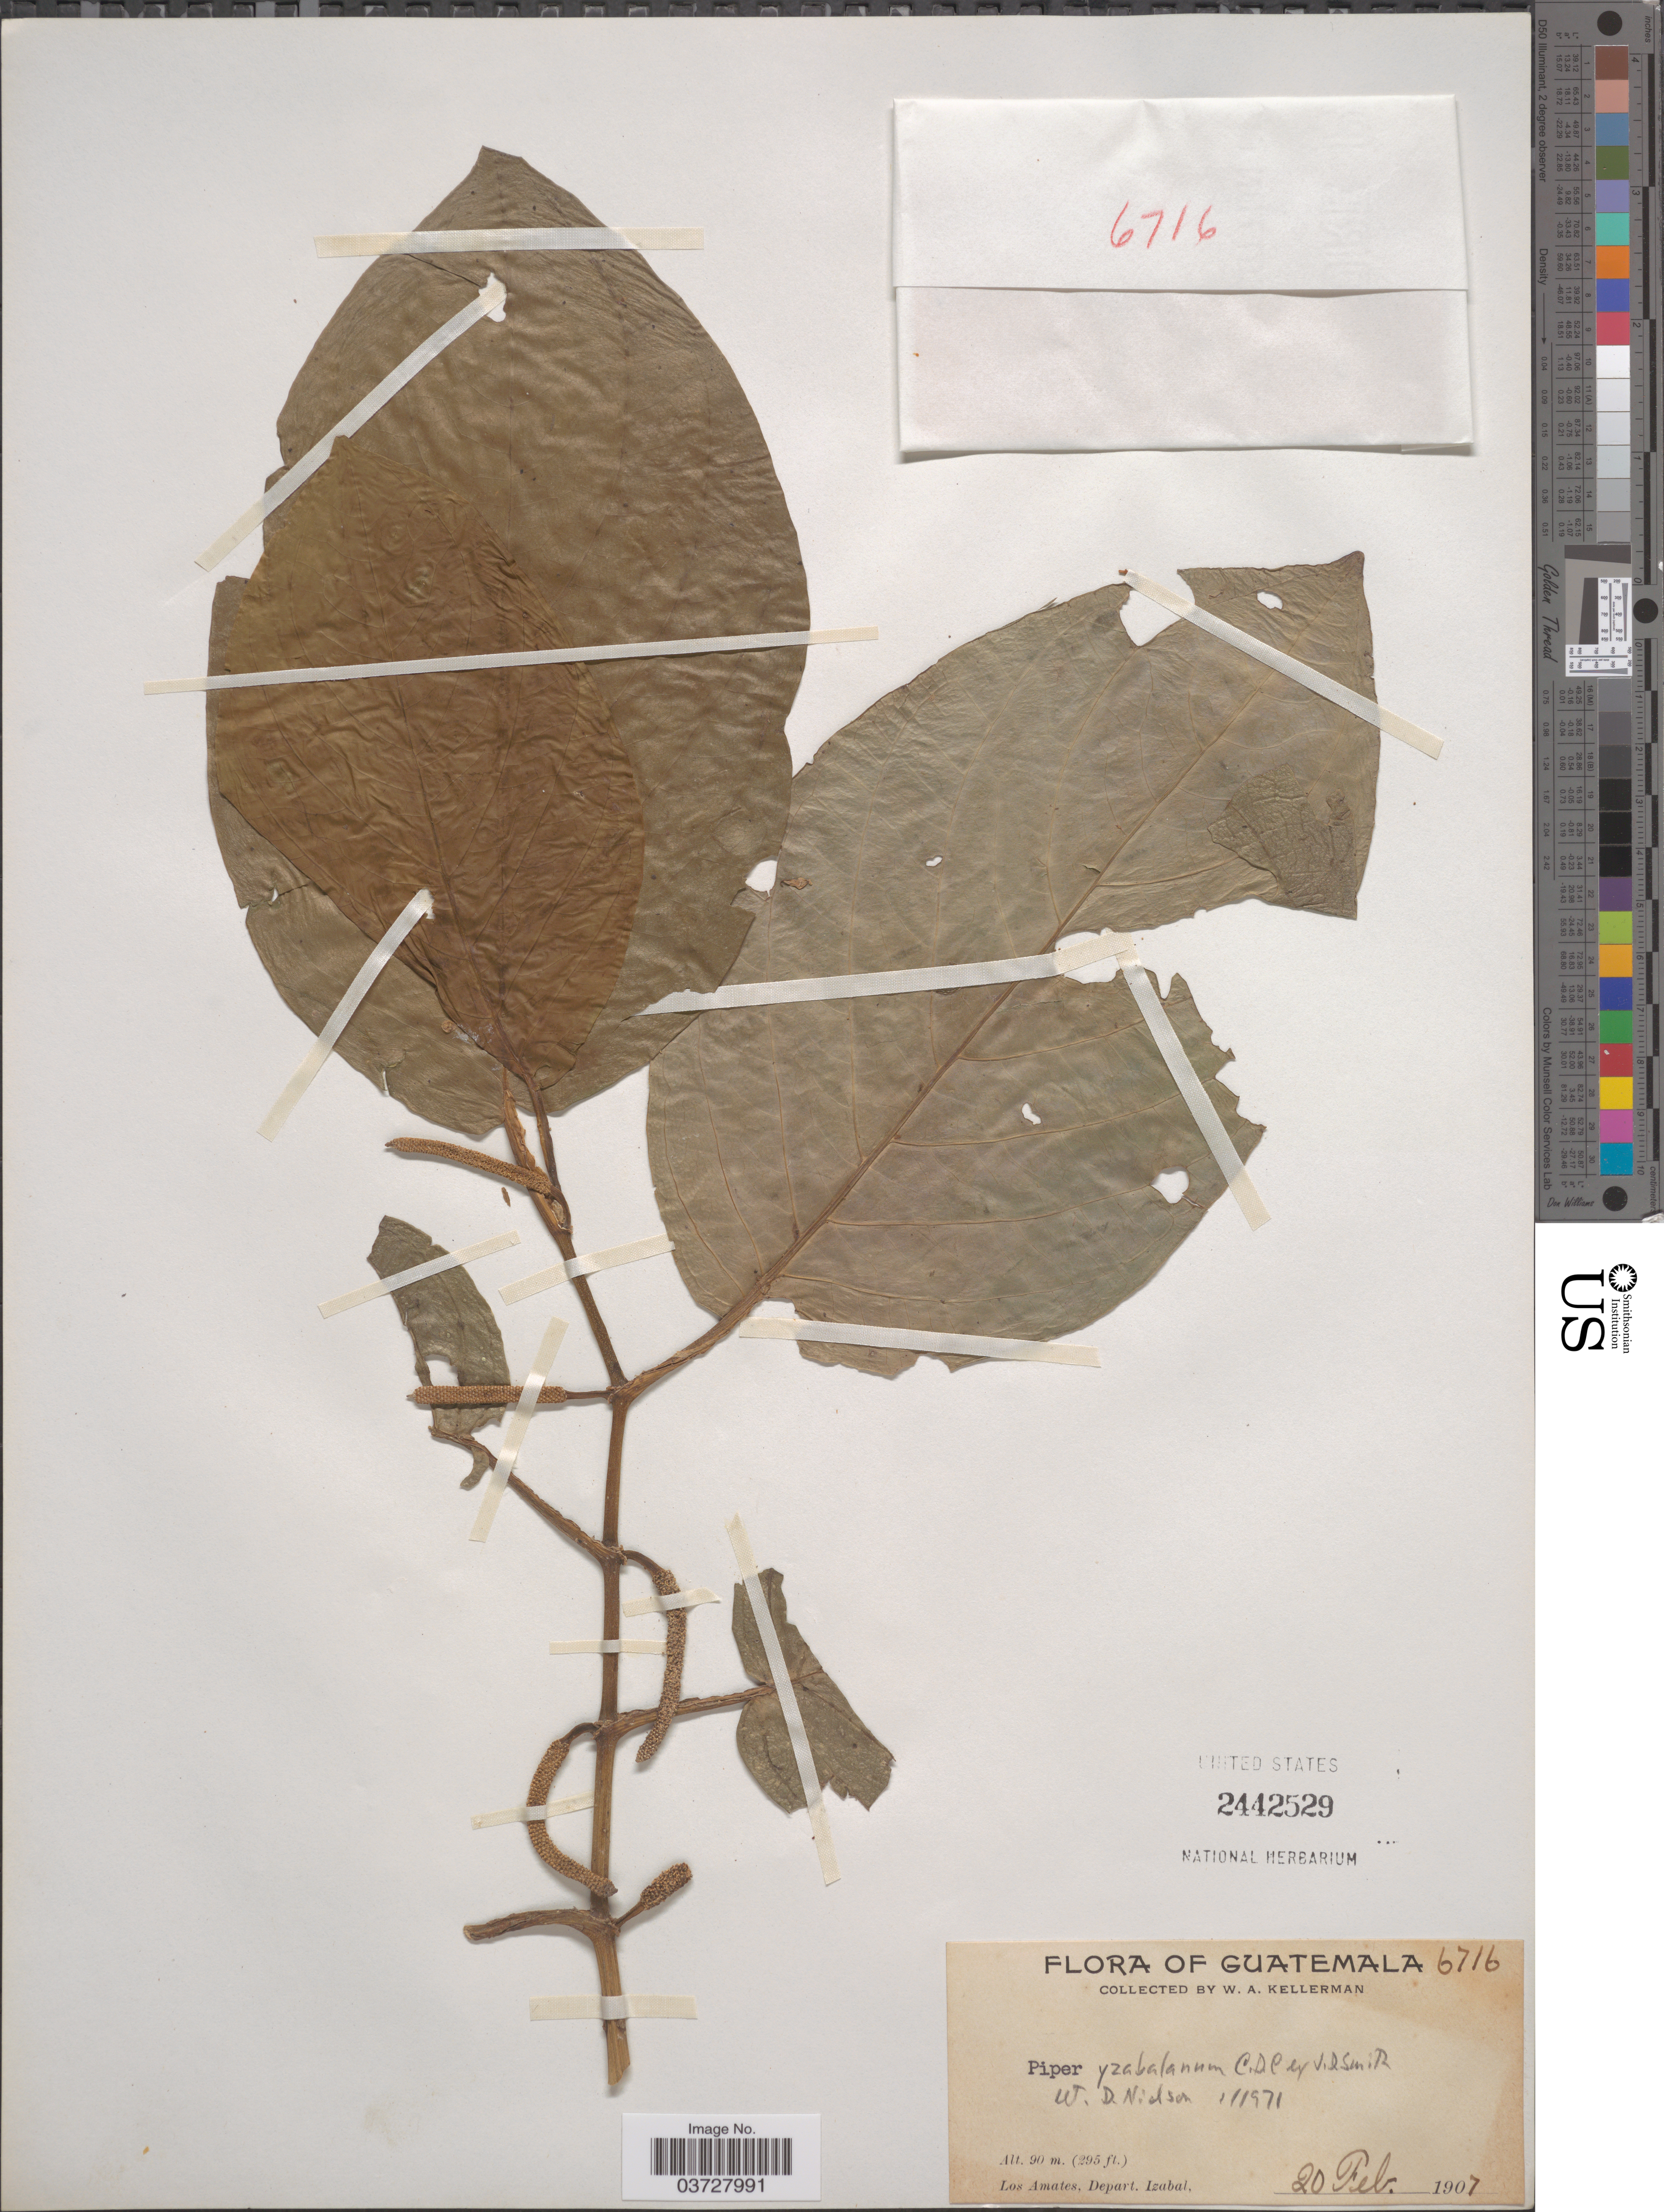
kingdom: Plantae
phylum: Tracheophyta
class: Magnoliopsida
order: Piperales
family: Piperaceae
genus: Piper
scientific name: Piper yzabalanum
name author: C. DC.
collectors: W. Kellerman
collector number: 6716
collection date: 1907-02-20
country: Guatemala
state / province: Izabal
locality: Los Amates, Depart. Izabal.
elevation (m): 90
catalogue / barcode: US 2442529